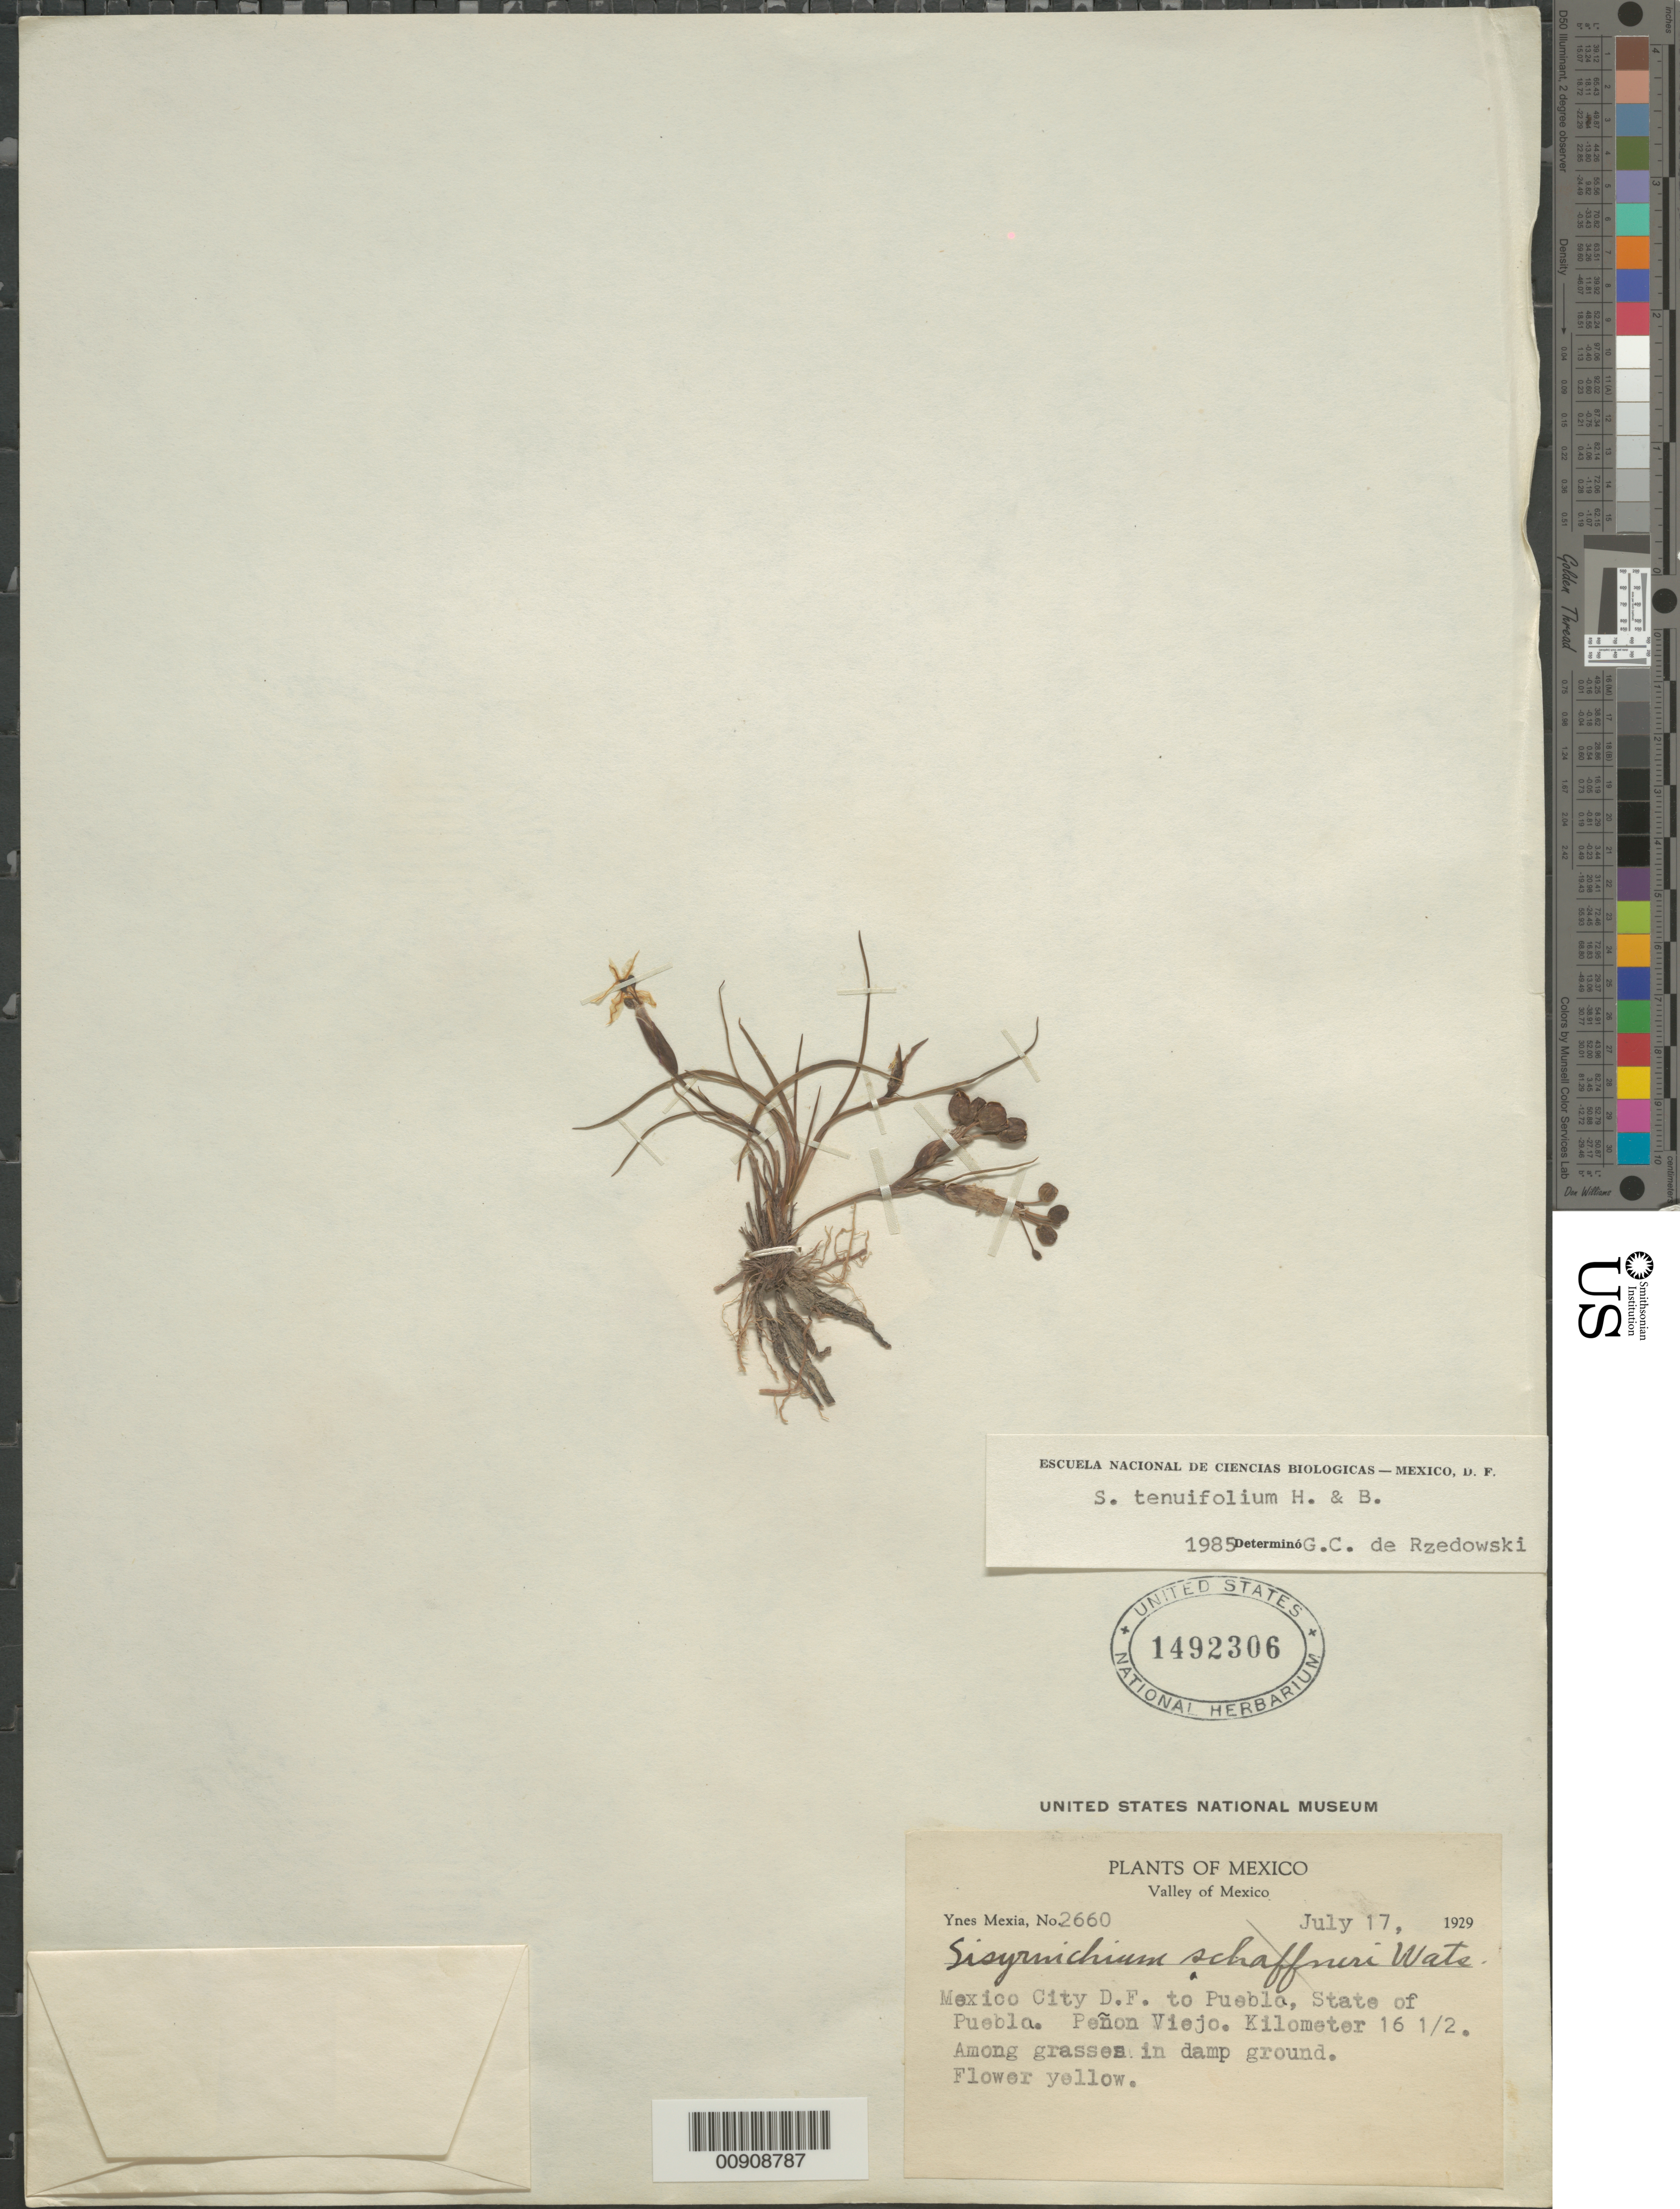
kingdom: Plantae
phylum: Tracheophyta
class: Liliopsida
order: Asparagales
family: Iridaceae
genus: Sisyrinchium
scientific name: Sisyrinchium tenuifolium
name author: Humb. & Bonpl. ex Willd.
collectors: Y. Mexia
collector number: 2660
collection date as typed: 17 Jul 1929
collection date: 1929-07-17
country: Mexico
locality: Mexico City D.F. to Puebla, State of Puebla. Peñon Viejo. Kilometer 16½.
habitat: Among grasses in damp ground.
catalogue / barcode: US 1492306